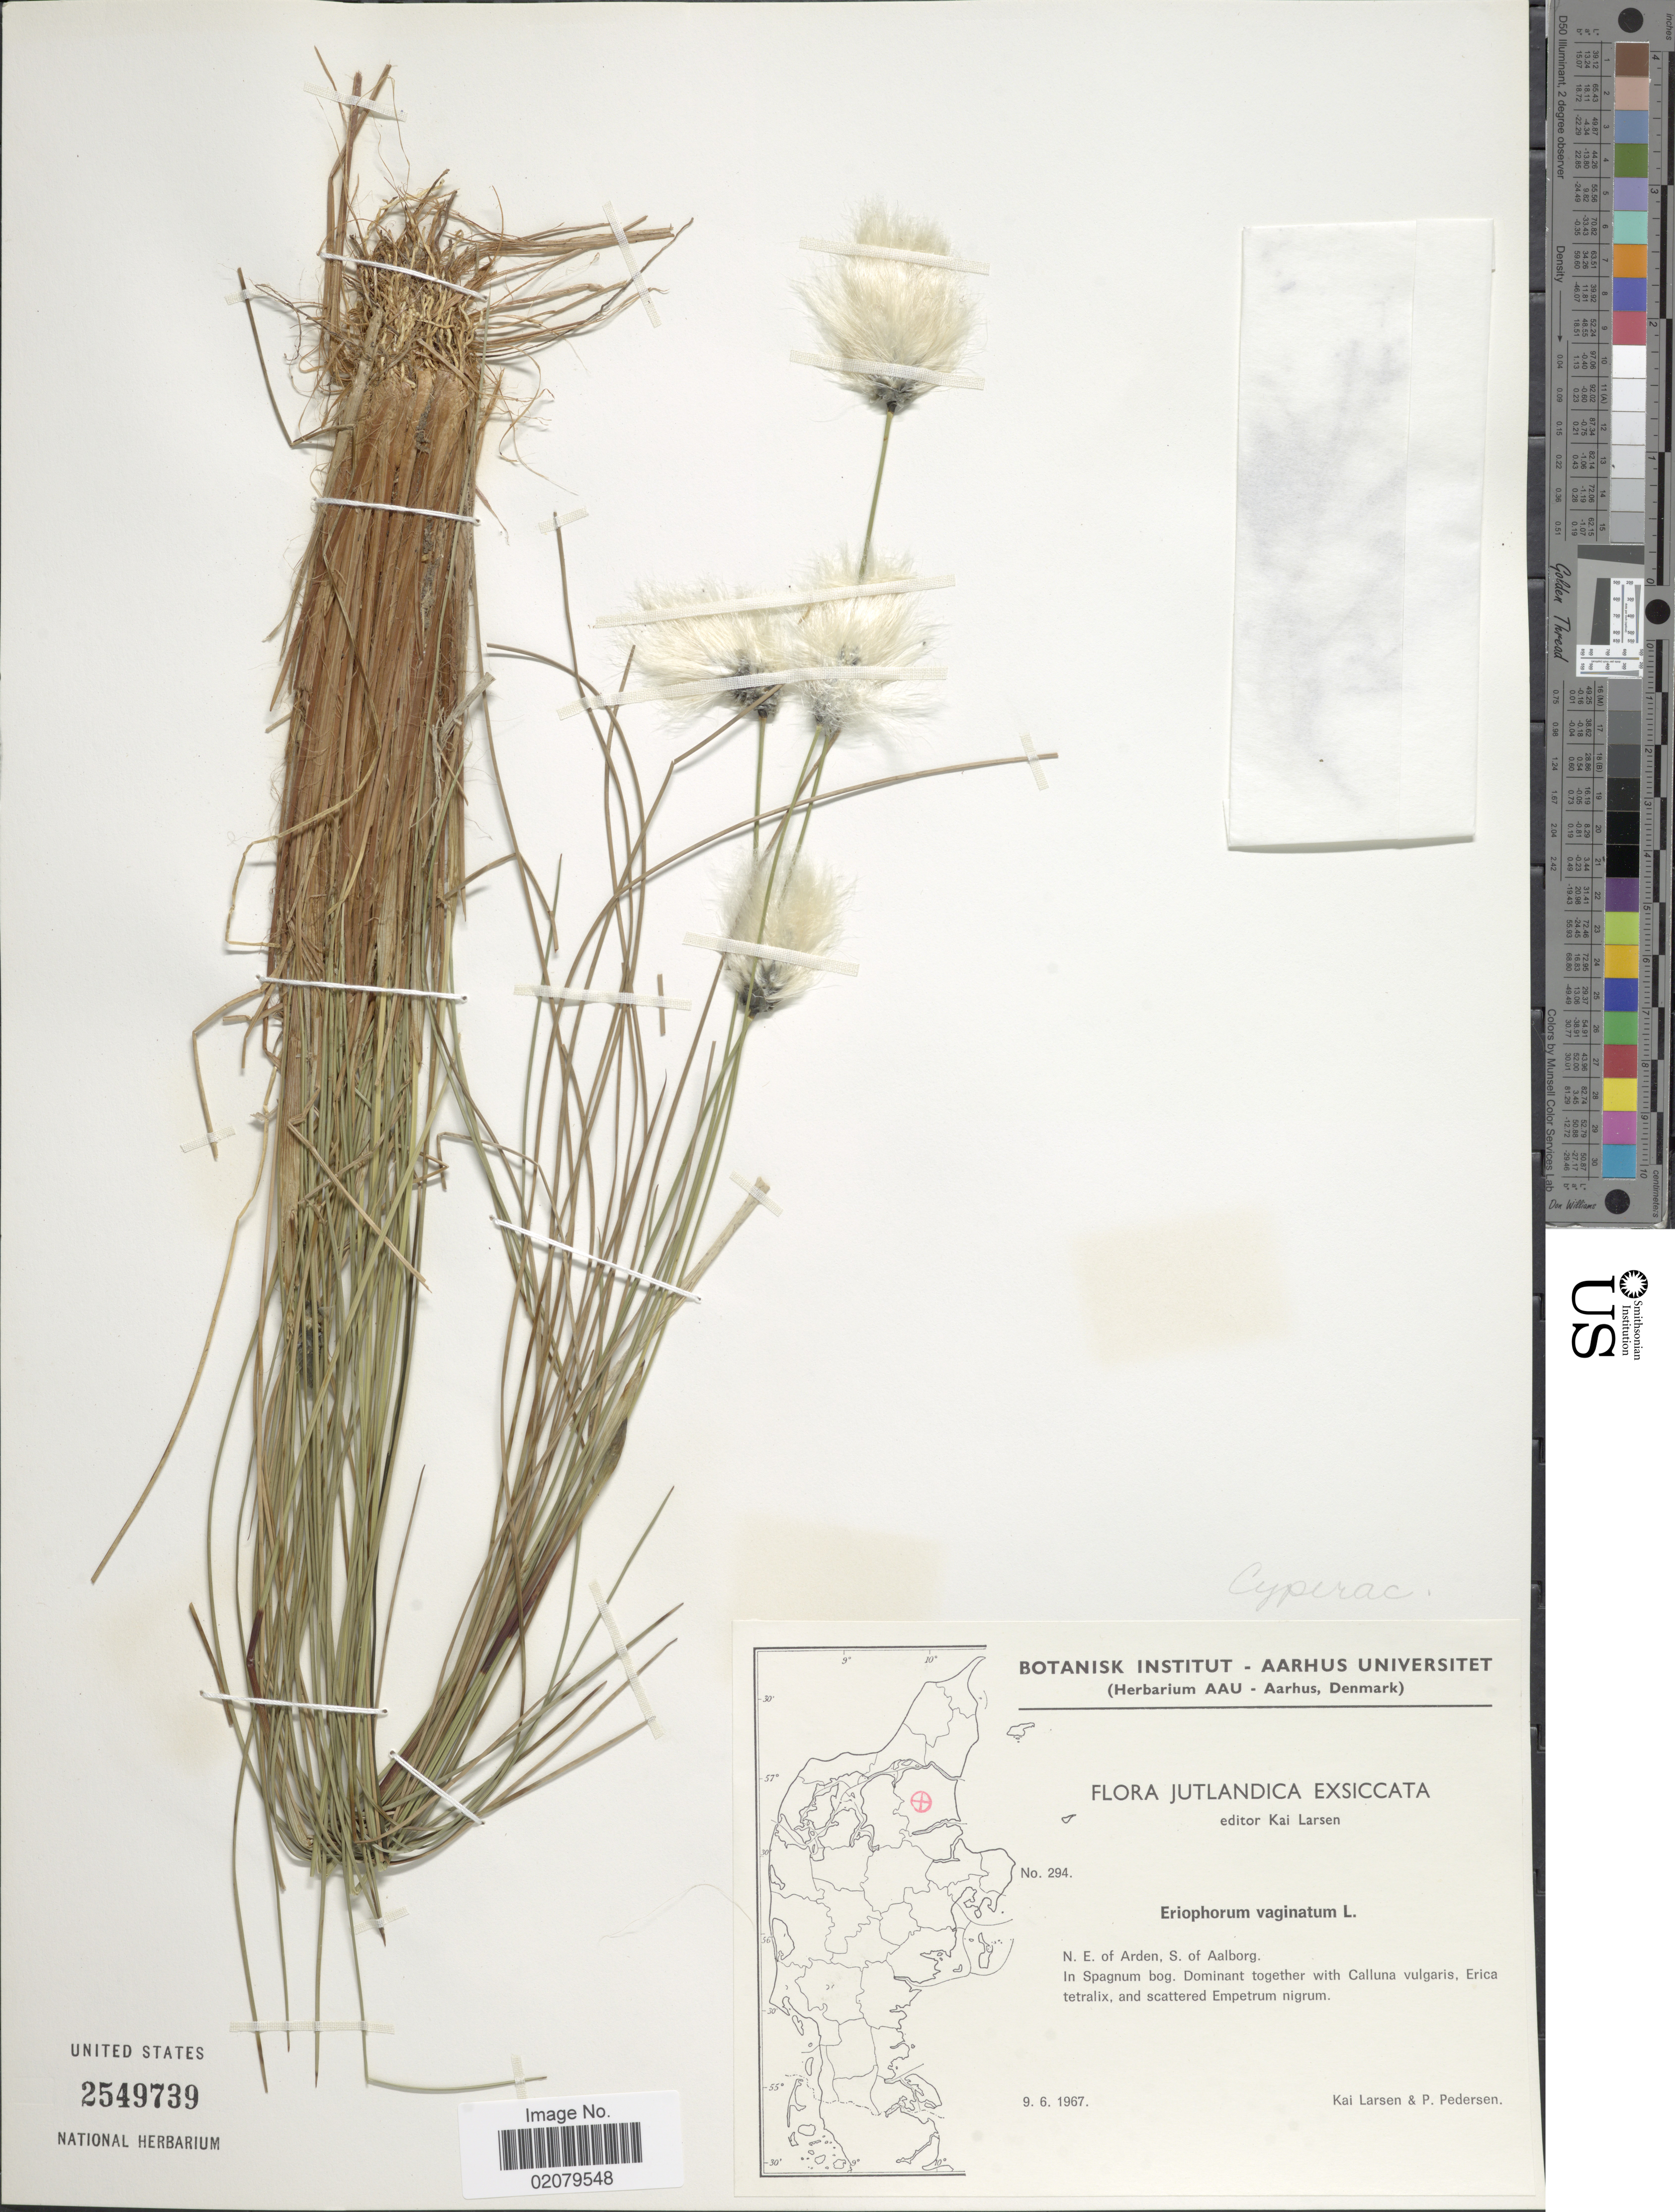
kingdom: Plantae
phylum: Tracheophyta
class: Liliopsida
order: Poales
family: Cyperaceae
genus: Eriophorum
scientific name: Eriophorum vaginatum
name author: L.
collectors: K. Larsen & P. Pedersen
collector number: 294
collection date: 1967-06-09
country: Denmark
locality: Jutlandica, N.E. of Arden, S. of Aalborg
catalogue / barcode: US 2549739